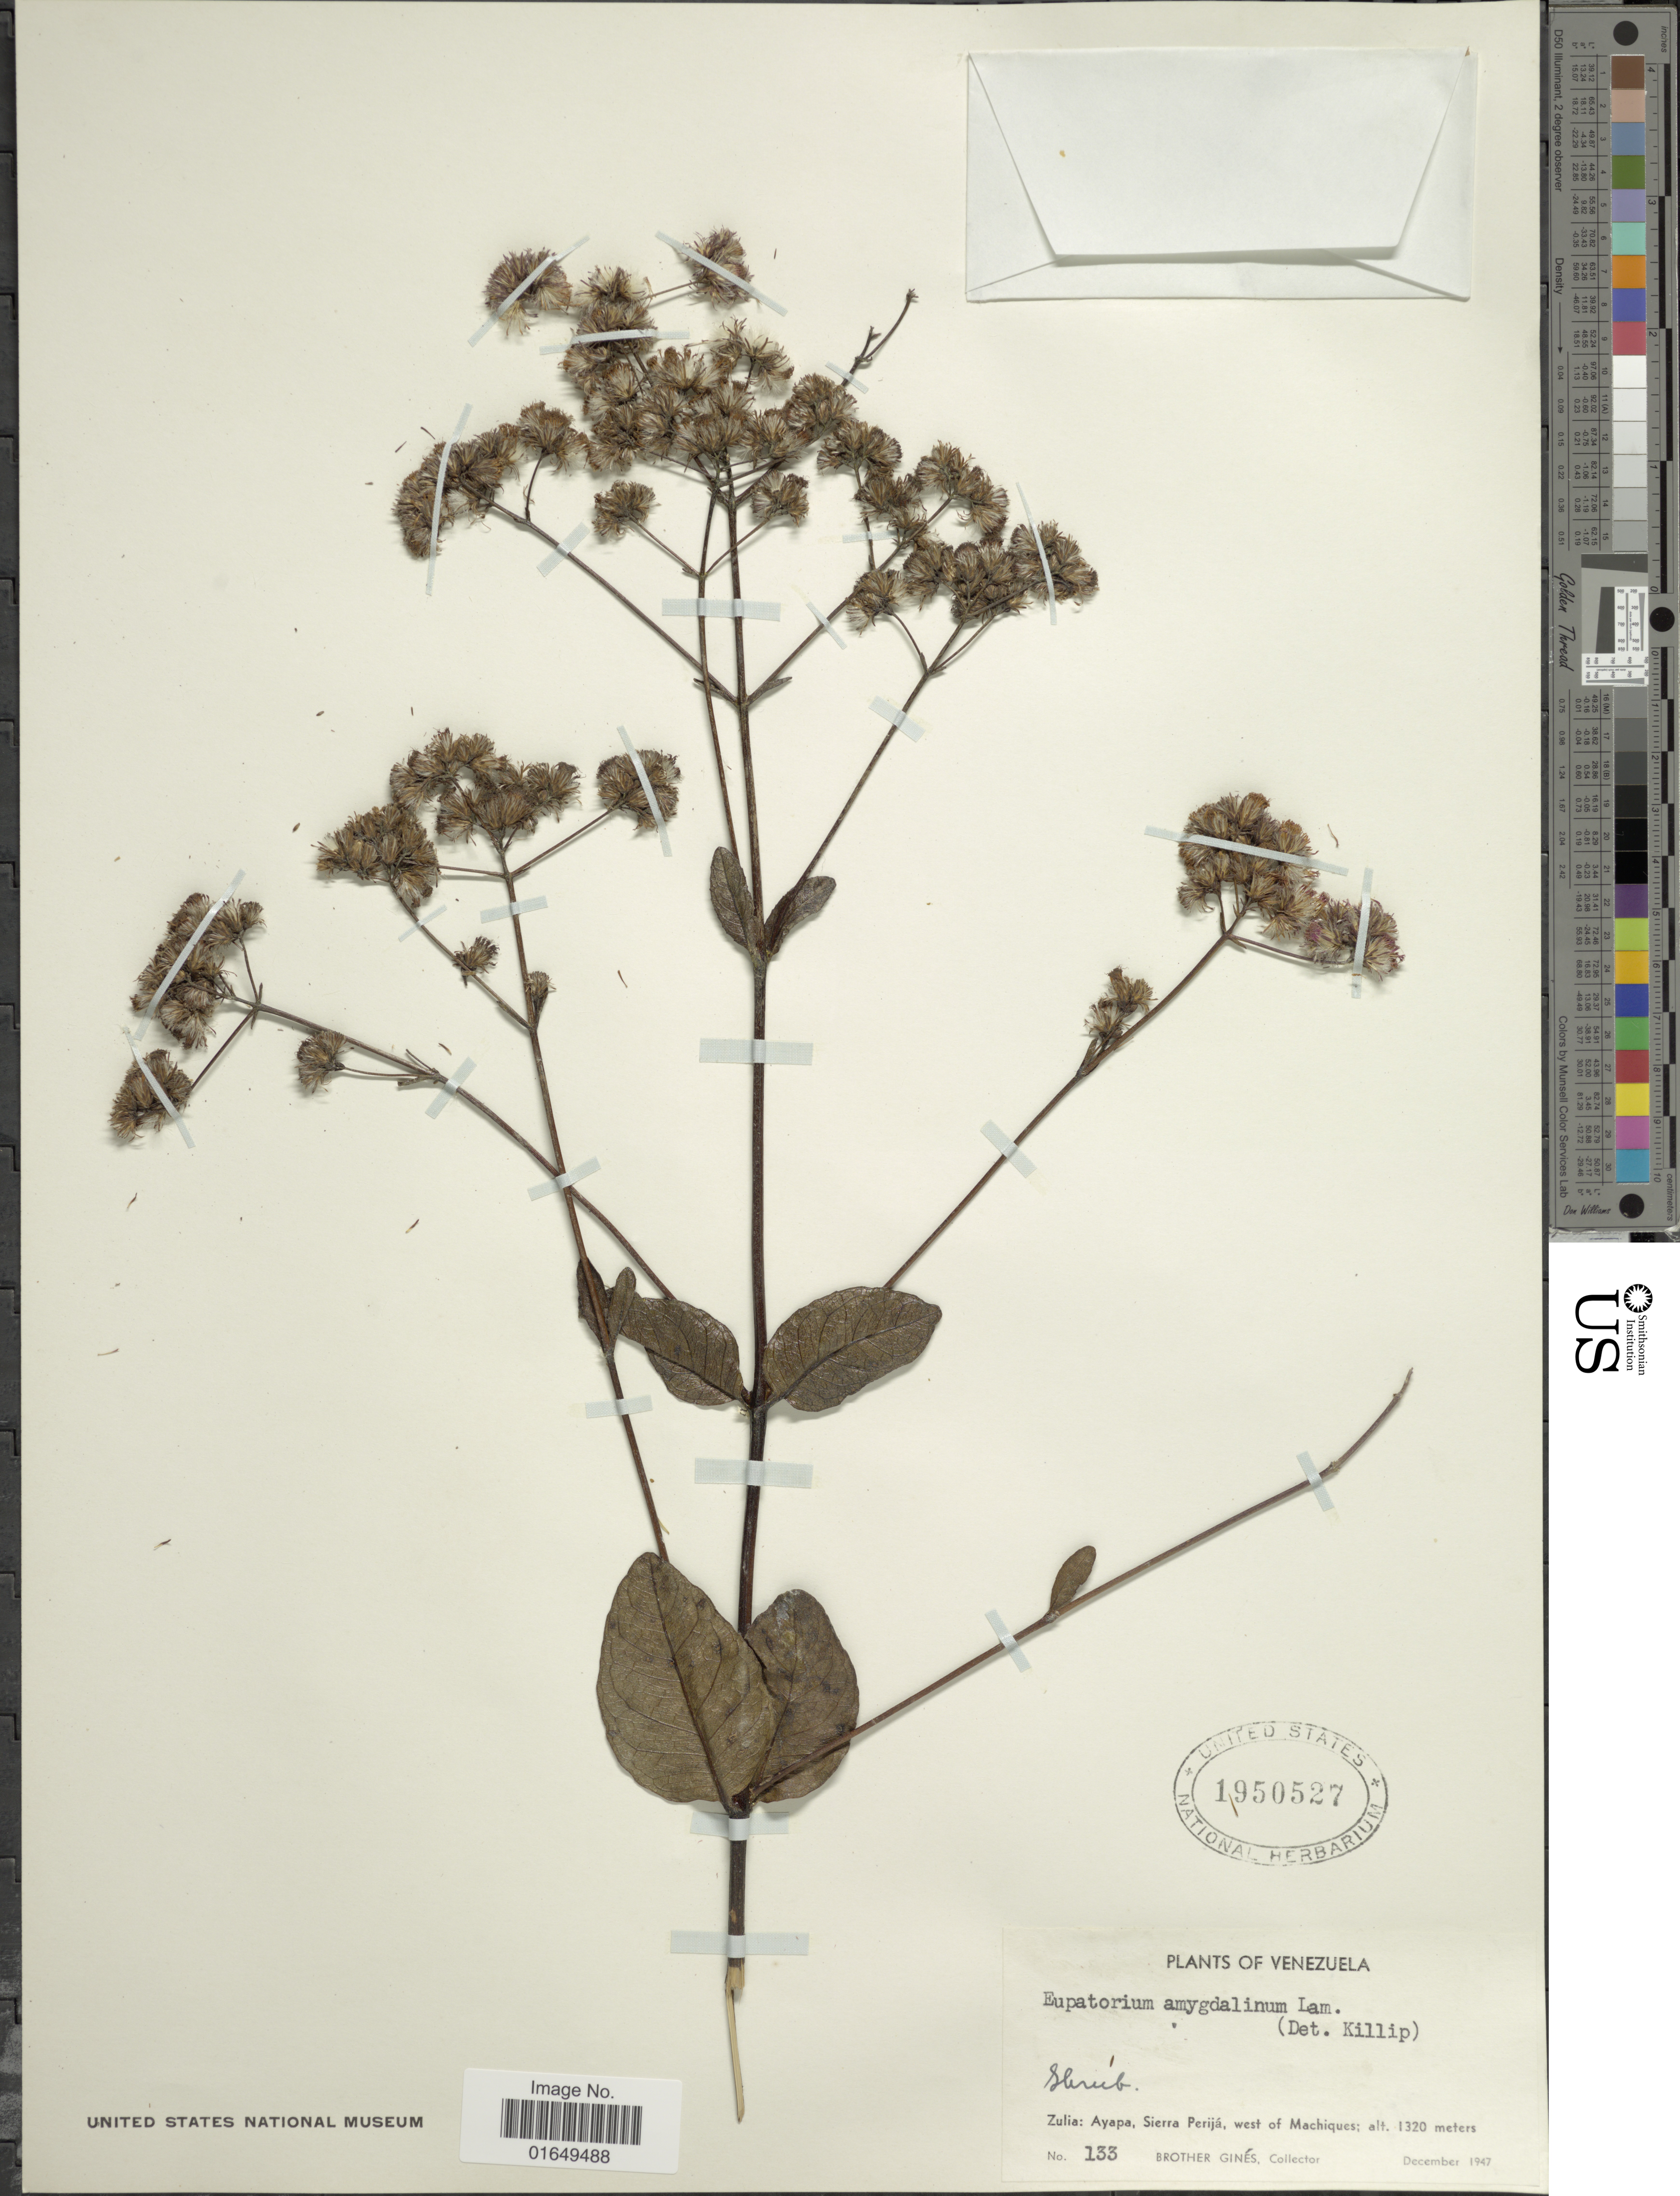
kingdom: Plantae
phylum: Tracheophyta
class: Magnoliopsida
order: Asterales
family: Asteraceae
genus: Ayapana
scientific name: Ayapana amygdalina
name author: (Lam.) R.M. King & H. Rob.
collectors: Bro. Gines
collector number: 133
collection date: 1947-12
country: Venezuela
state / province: Zulia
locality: Ayapa, Sierra Perijá, west of Machiques.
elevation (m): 1320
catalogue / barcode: US 1950527